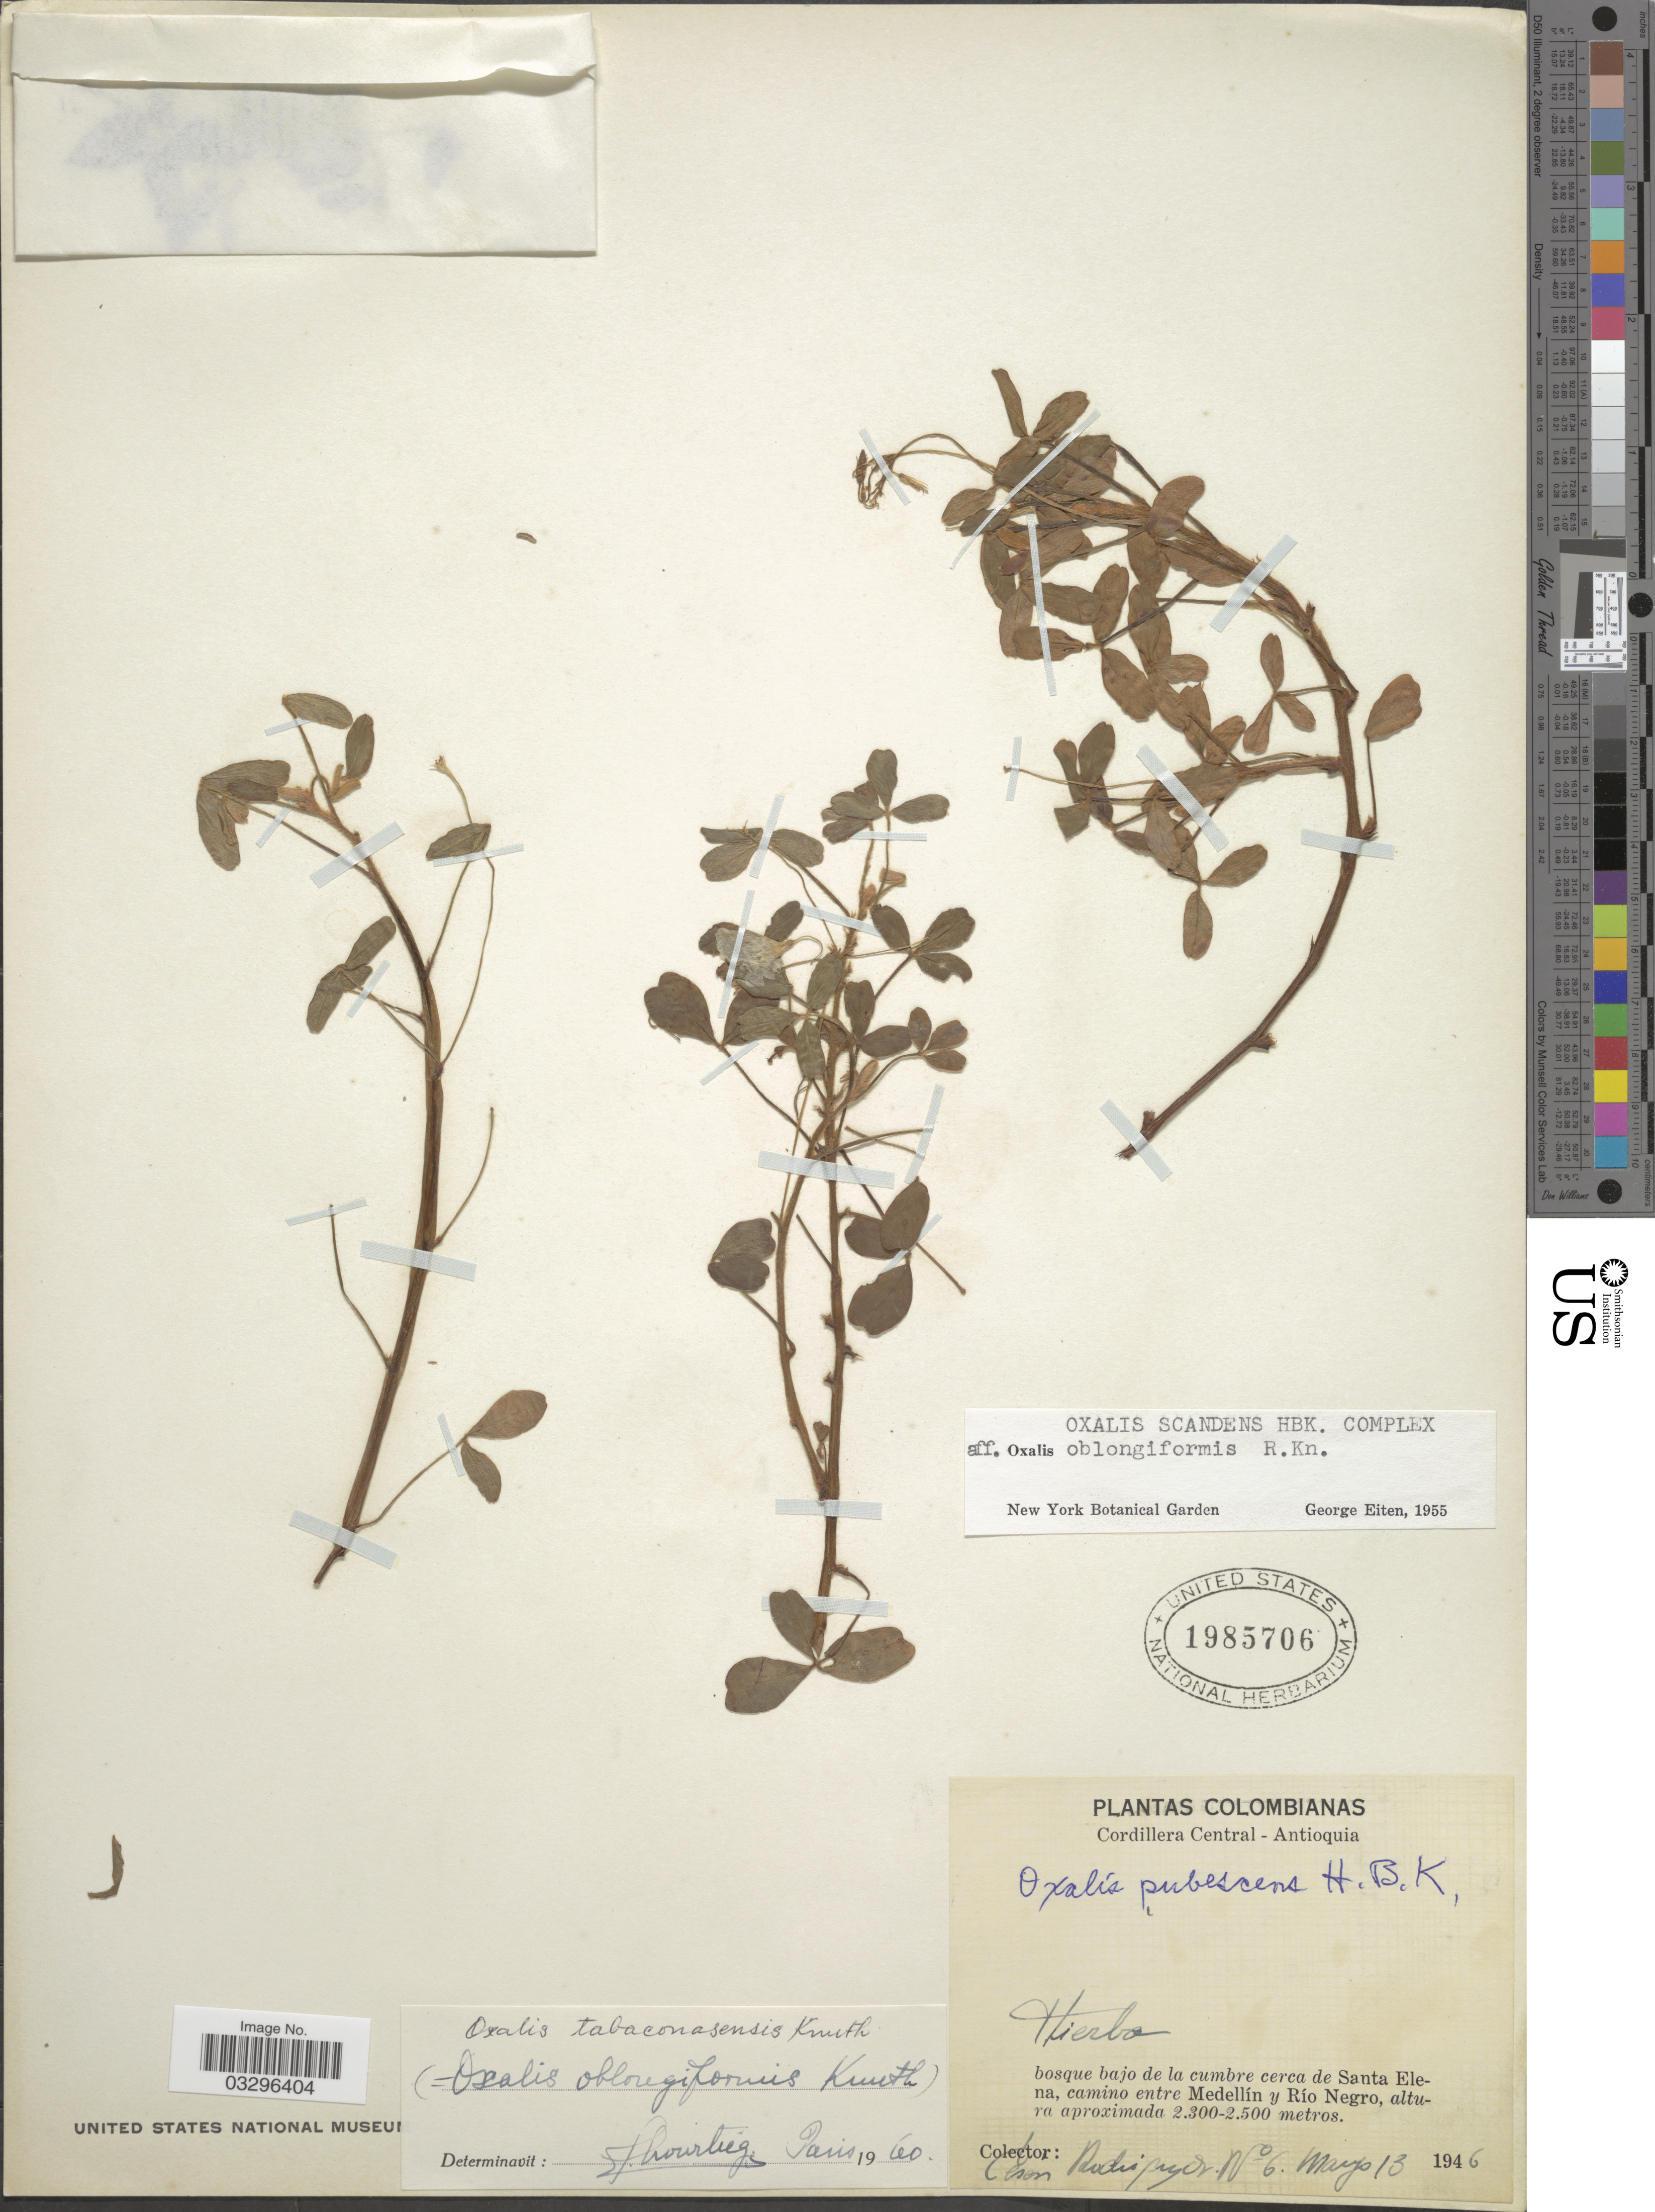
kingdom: Plantae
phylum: Tracheophyta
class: Magnoliopsida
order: Oxalidales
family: Oxalidaceae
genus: Oxalis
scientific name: Oxalis tabaconasensis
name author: R. Knuth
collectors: C. Rodríguez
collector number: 6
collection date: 1946-05-13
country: Colombia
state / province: Antioquia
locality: Cordillera Central. Bosque bajo de la cumbre cerca de Santa Elena, camino entre Medellín y Río Negro.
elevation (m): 2300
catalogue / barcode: US 1985706